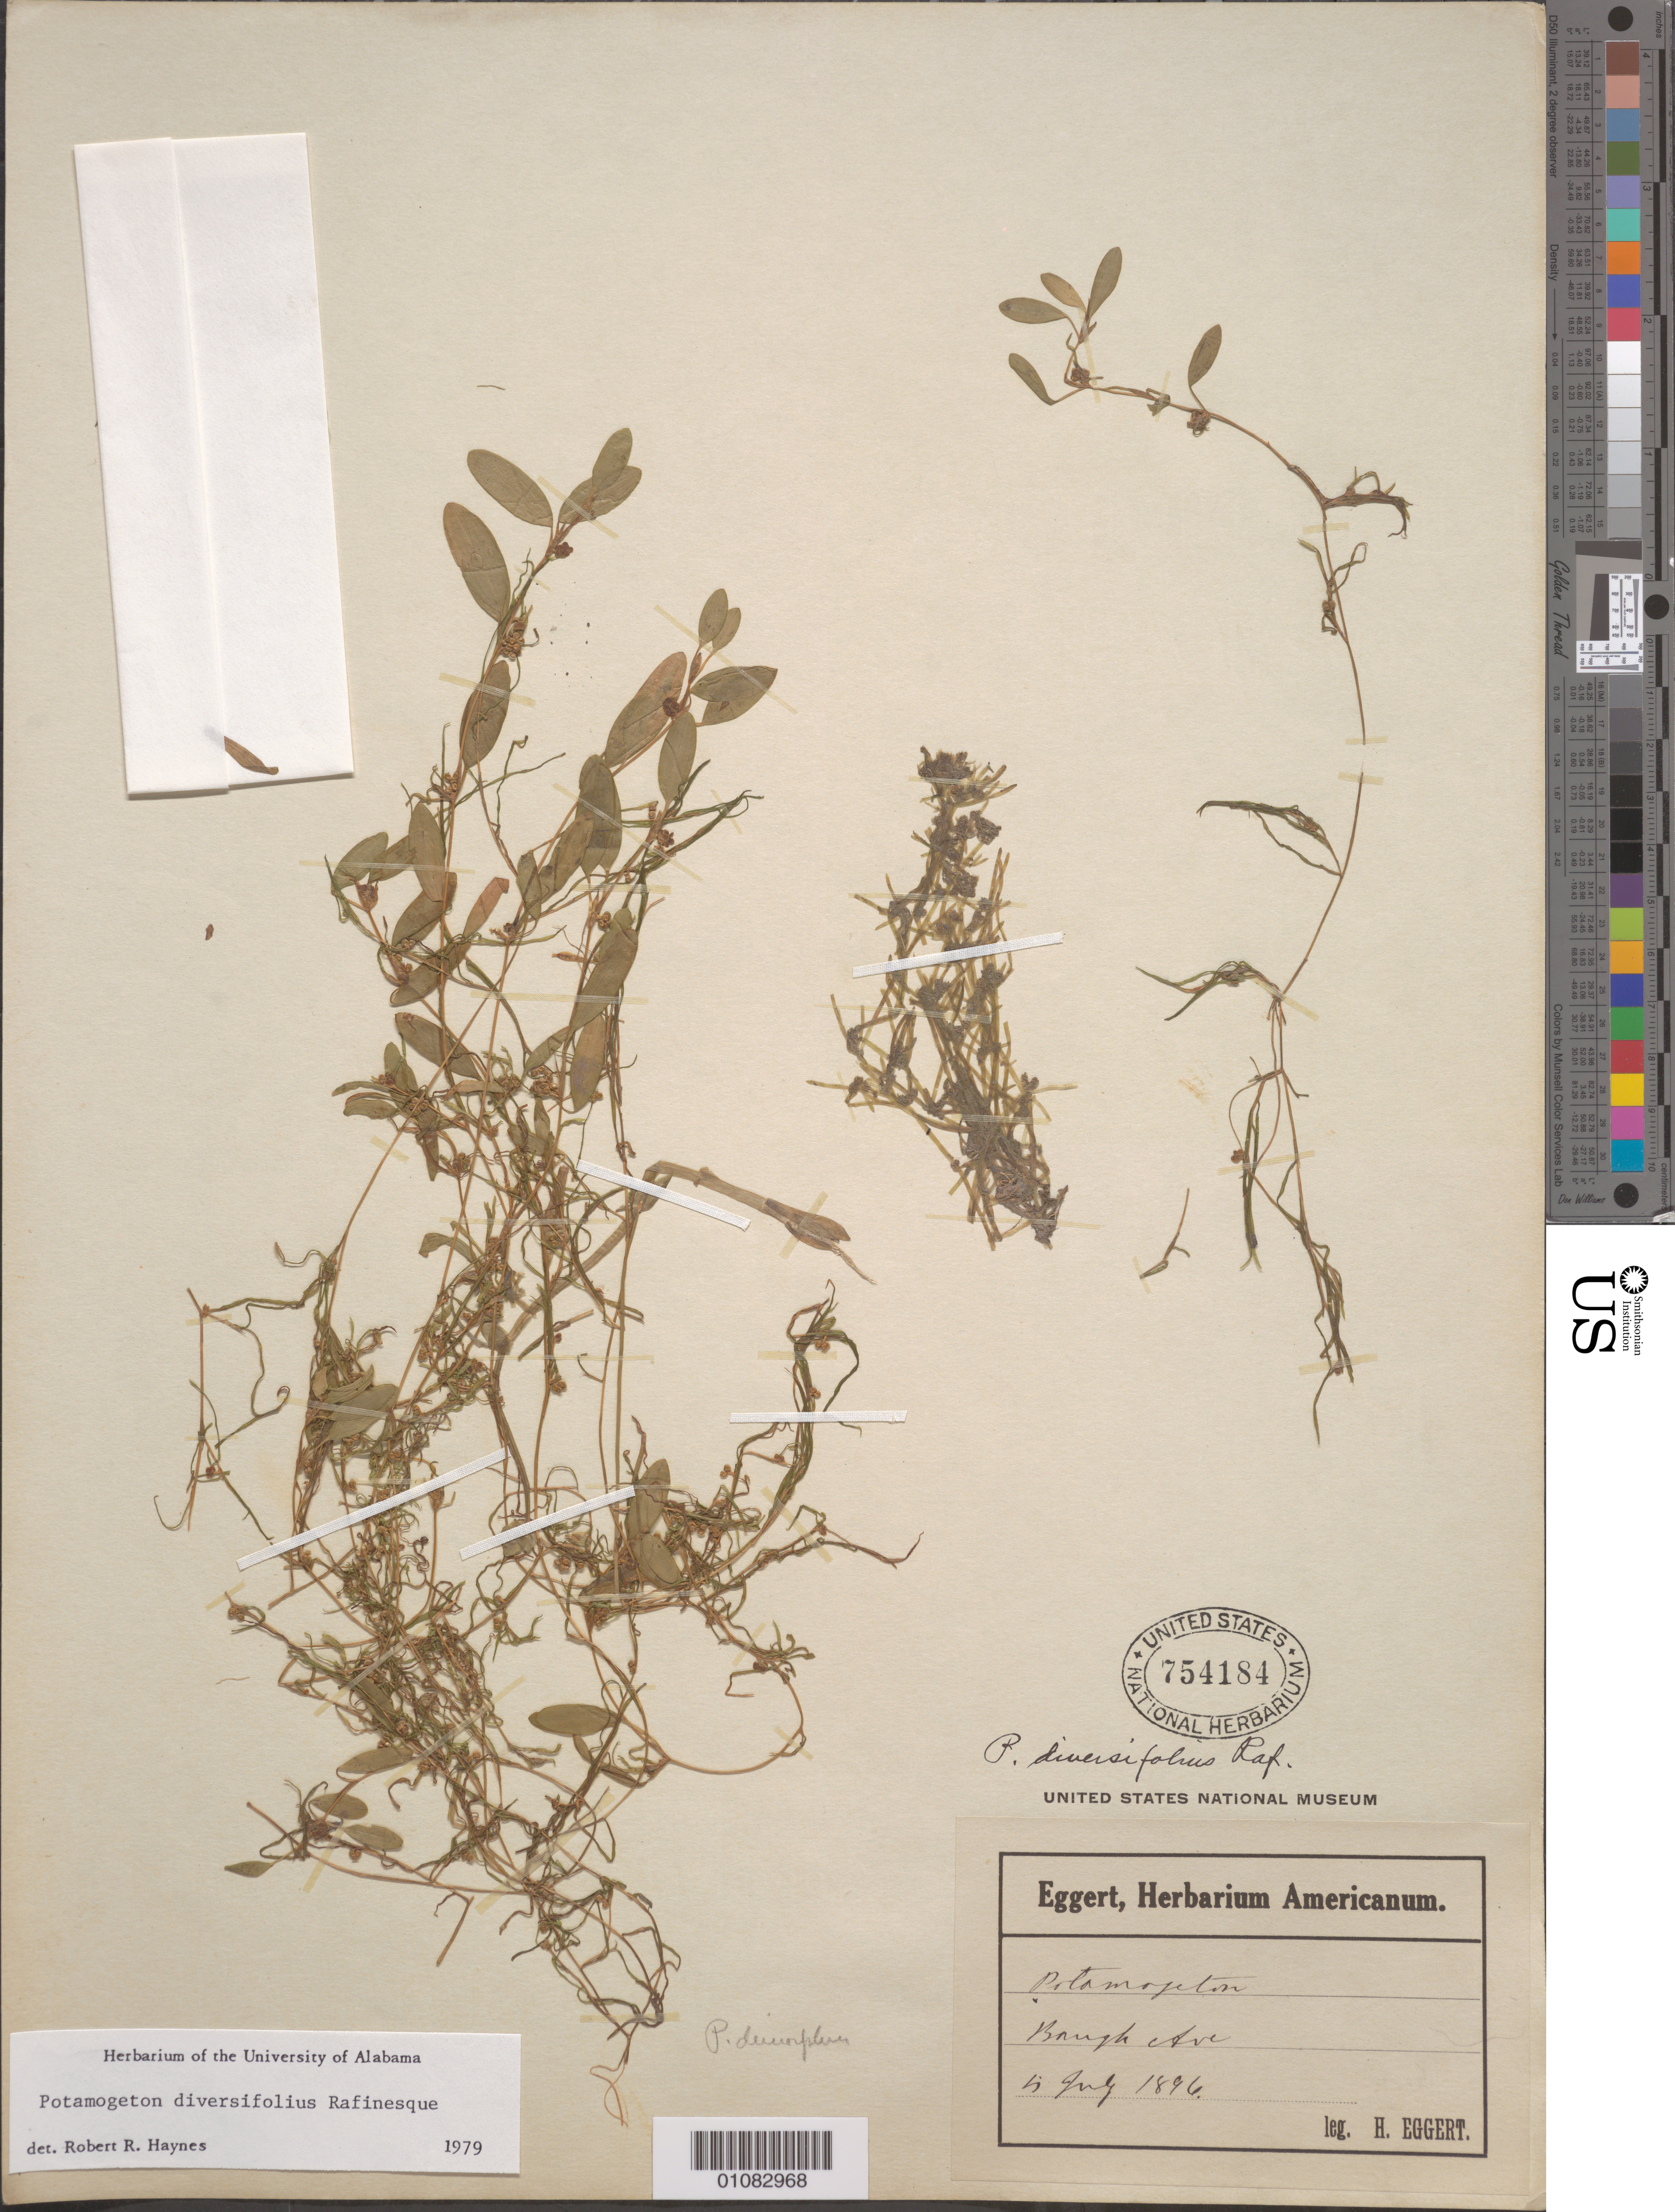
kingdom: Plantae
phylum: Tracheophyta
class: Liliopsida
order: Alismatales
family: Potamogetonaceae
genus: Potamogeton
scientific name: Potamogeton diversifolius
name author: Raf.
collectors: H. Eggert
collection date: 1896-07-05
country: United States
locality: Baugh (?) Ave.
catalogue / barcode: US 754184